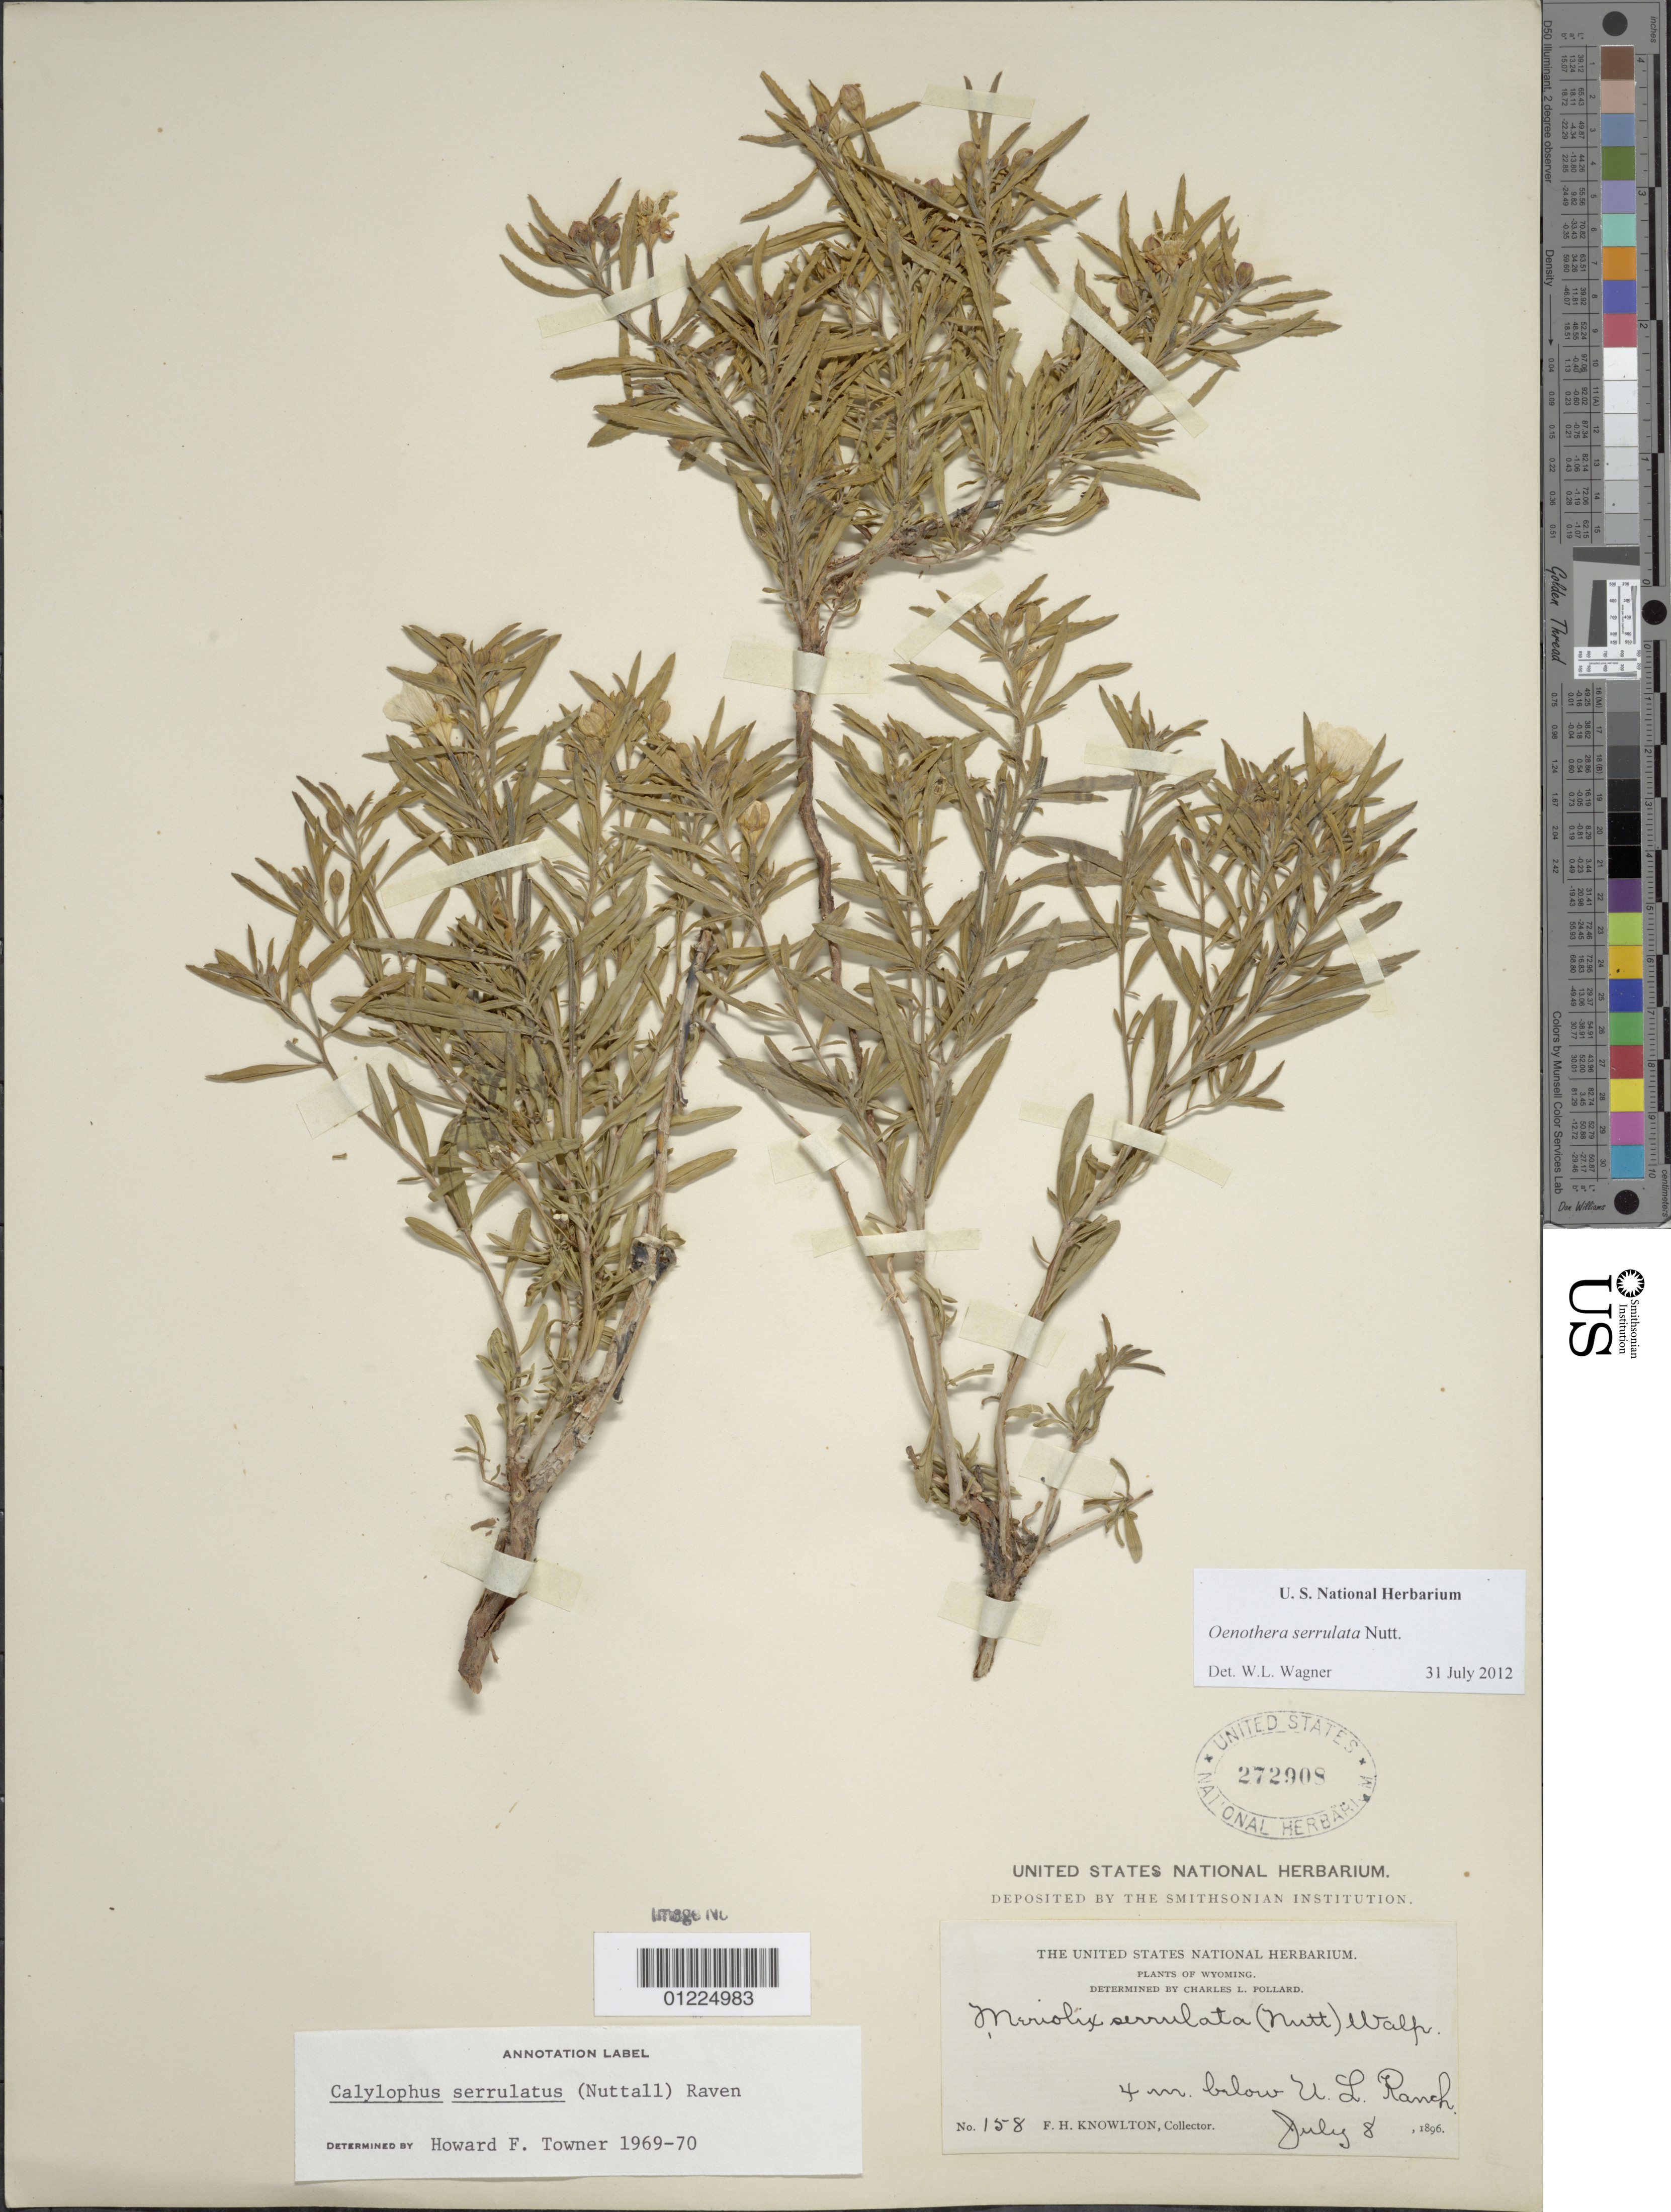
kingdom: Plantae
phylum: Tracheophyta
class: Magnoliopsida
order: Myrtales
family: Onagraceae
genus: Oenothera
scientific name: Oenothera serrulata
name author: Nutt.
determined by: Wagner, W. L., (BOT), Smithsonian Institution - National Museum of Natural History (UNITED STATES)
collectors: F. H. Knowlton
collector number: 158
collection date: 1896-07-08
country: United States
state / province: Wyoming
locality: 4 m. below U.L. Ranch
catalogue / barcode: US 272908